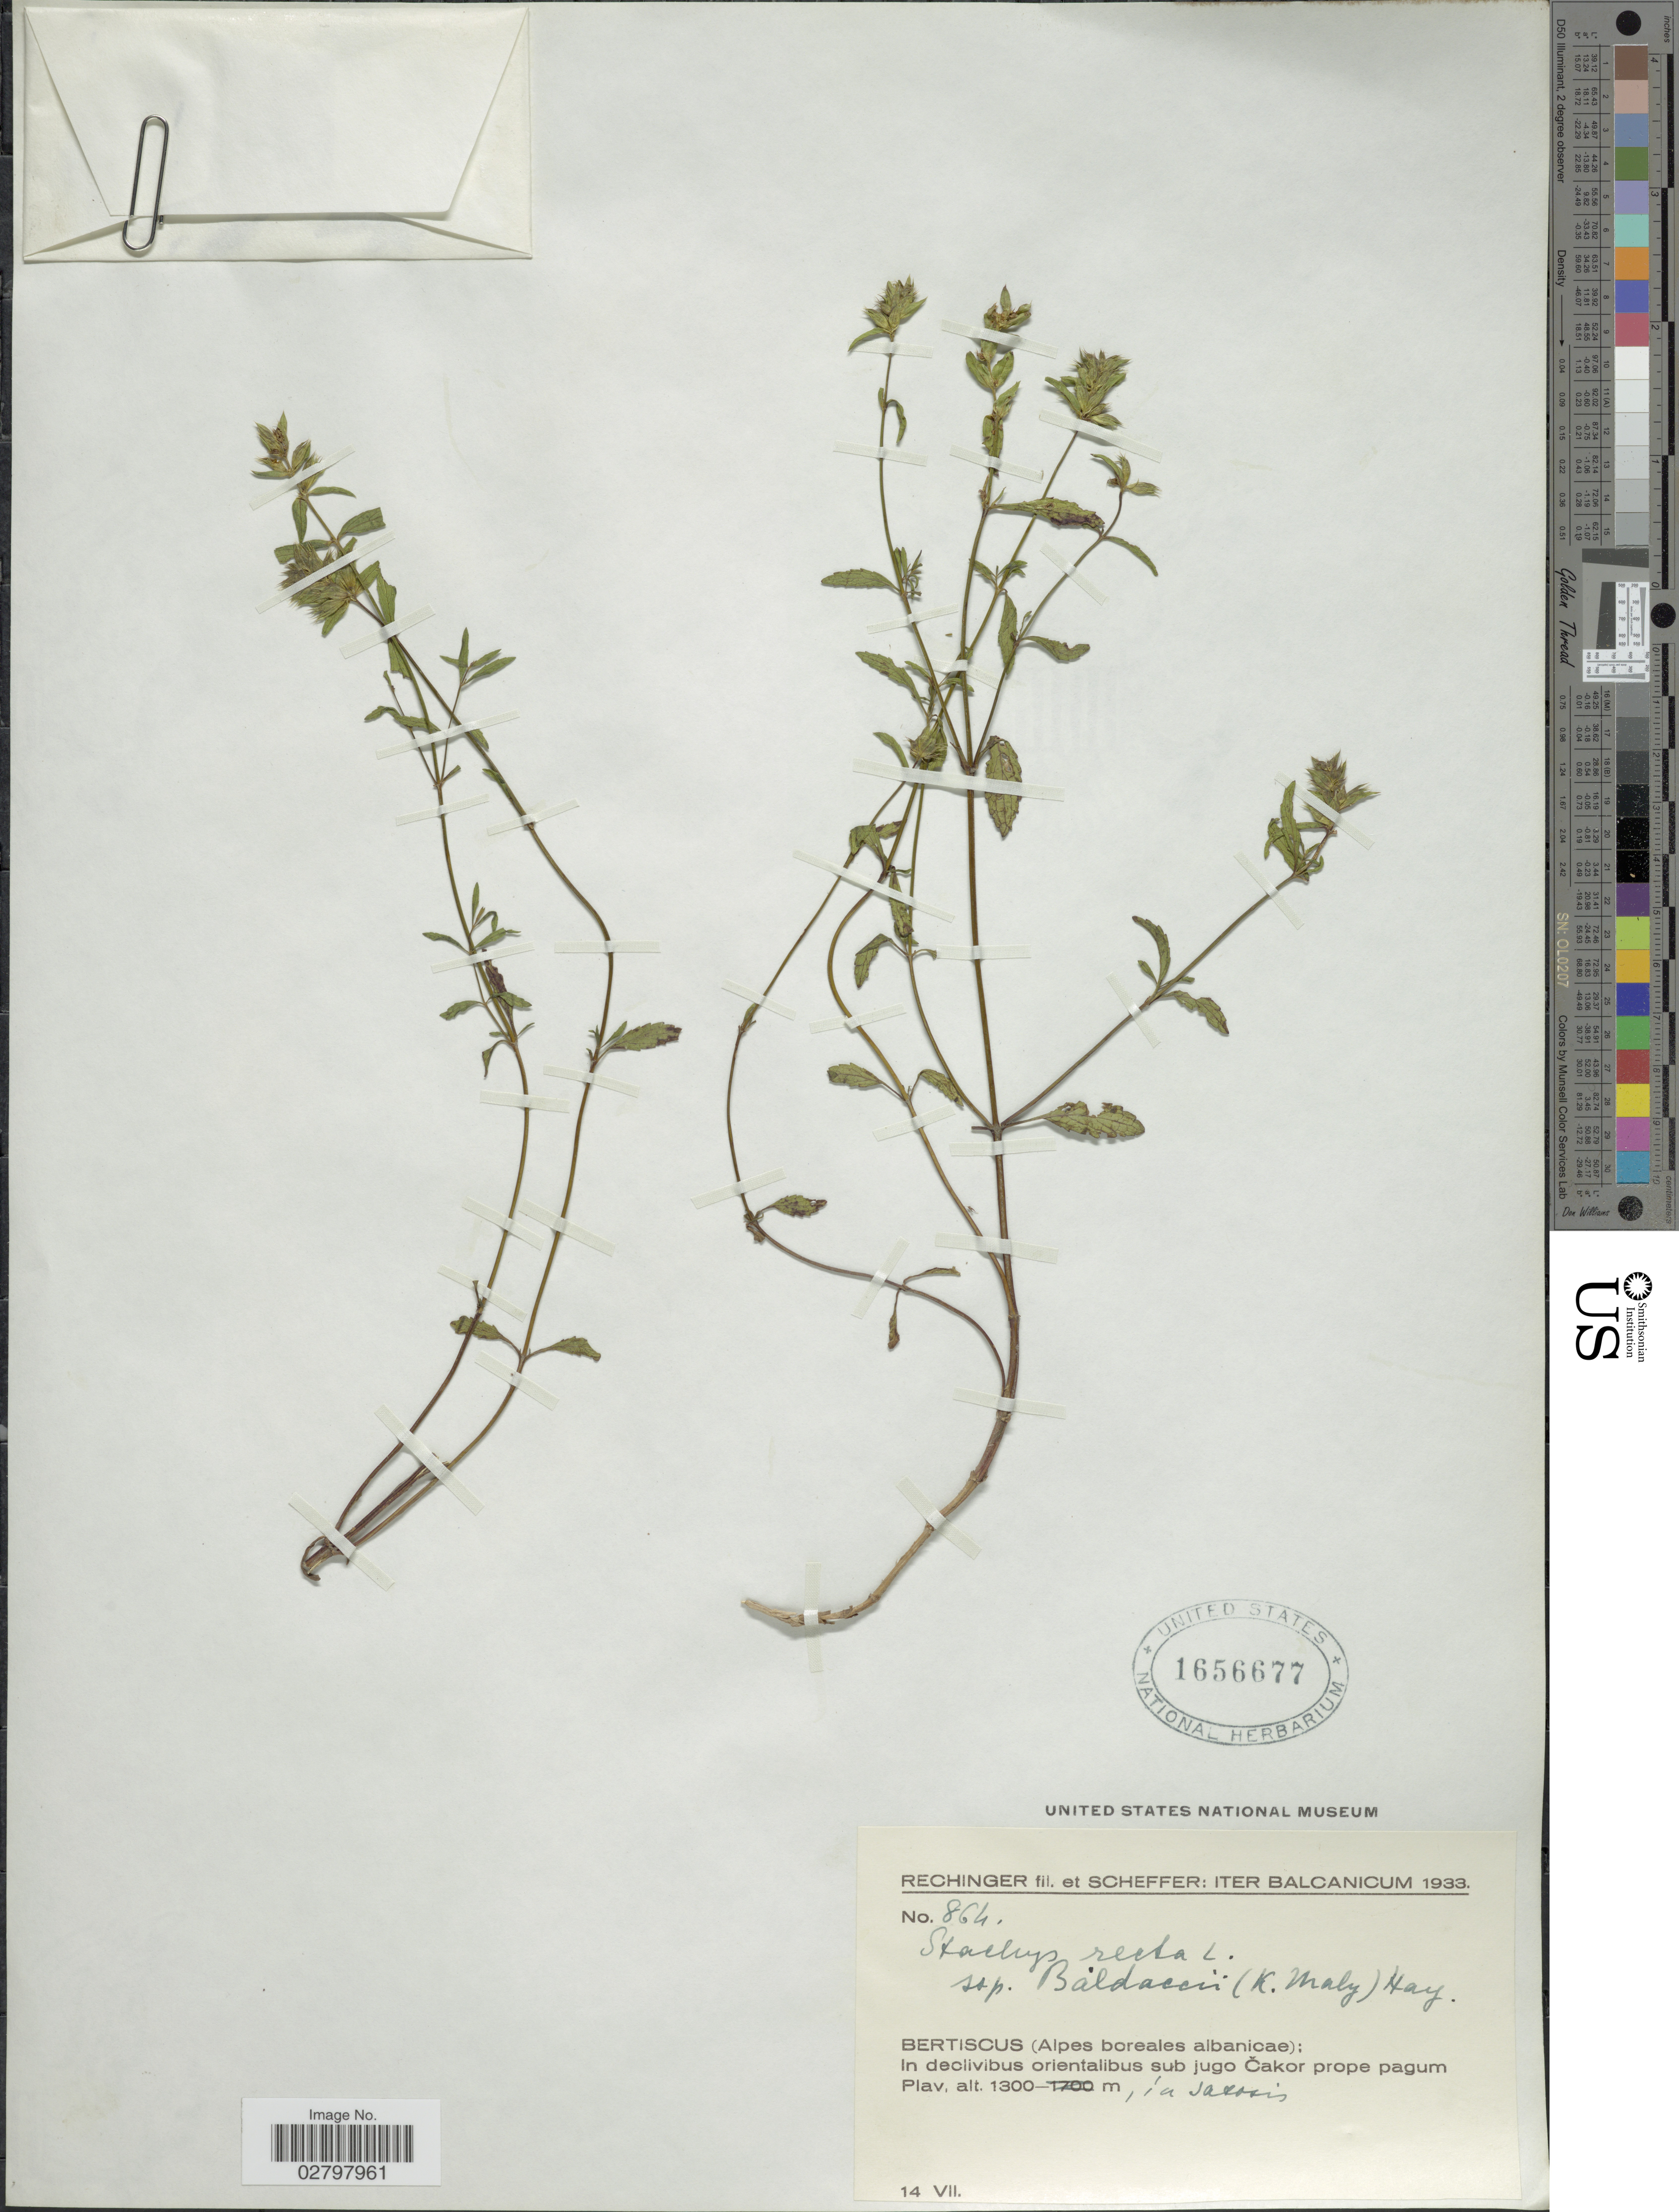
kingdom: Plantae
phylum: Tracheophyta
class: Magnoliopsida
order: Lamiales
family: Lamiaceae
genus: Stachys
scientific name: Stachys recta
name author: L.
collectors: -- Rechinger & Scheffer, --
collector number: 864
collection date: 1933-07-14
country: Turkmenistan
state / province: Balkan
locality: Balcanicum, Bertiscus (Alpes boreales albanicae): In declivibus orientalibus sub jugo Cakor prope pagum Plav.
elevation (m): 1300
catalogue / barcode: US 1656677